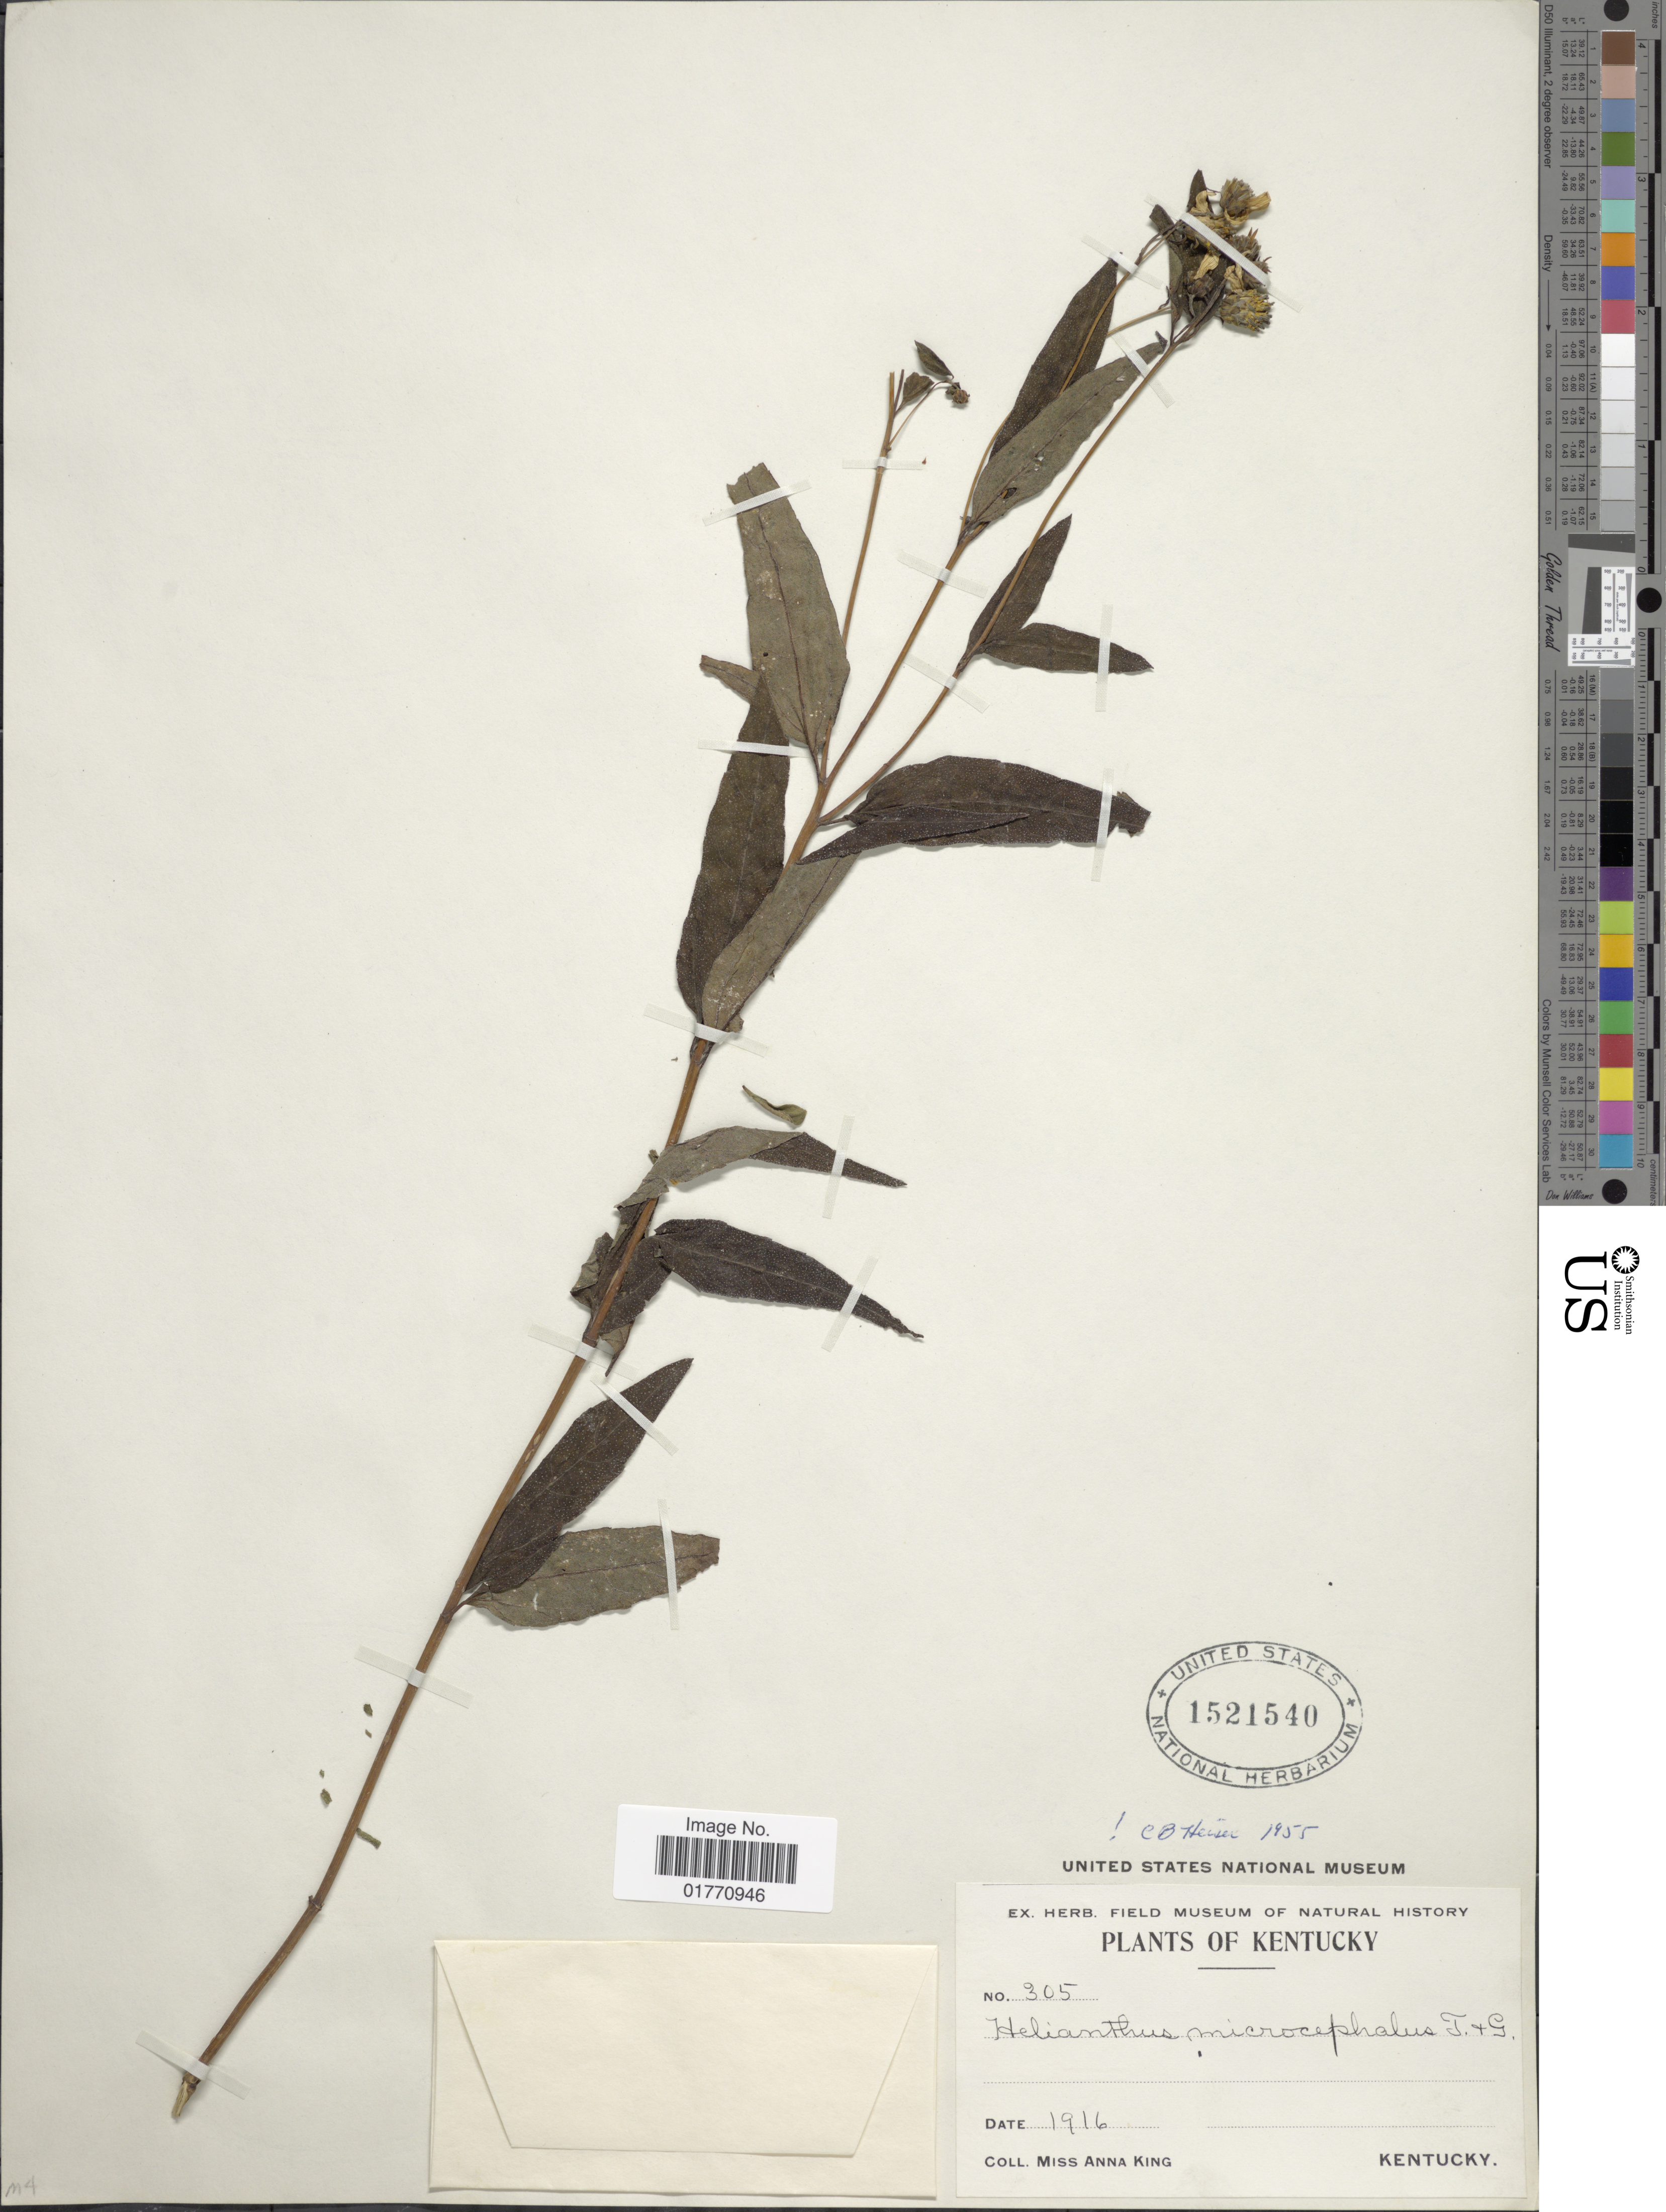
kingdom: Plantae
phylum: Tracheophyta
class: Magnoliopsida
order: Asterales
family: Asteraceae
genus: Helianthus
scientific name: Helianthus microcephalus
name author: Torr. & A. Gray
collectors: A. King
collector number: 305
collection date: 1916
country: United States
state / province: Kentucky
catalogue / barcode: US 1521540